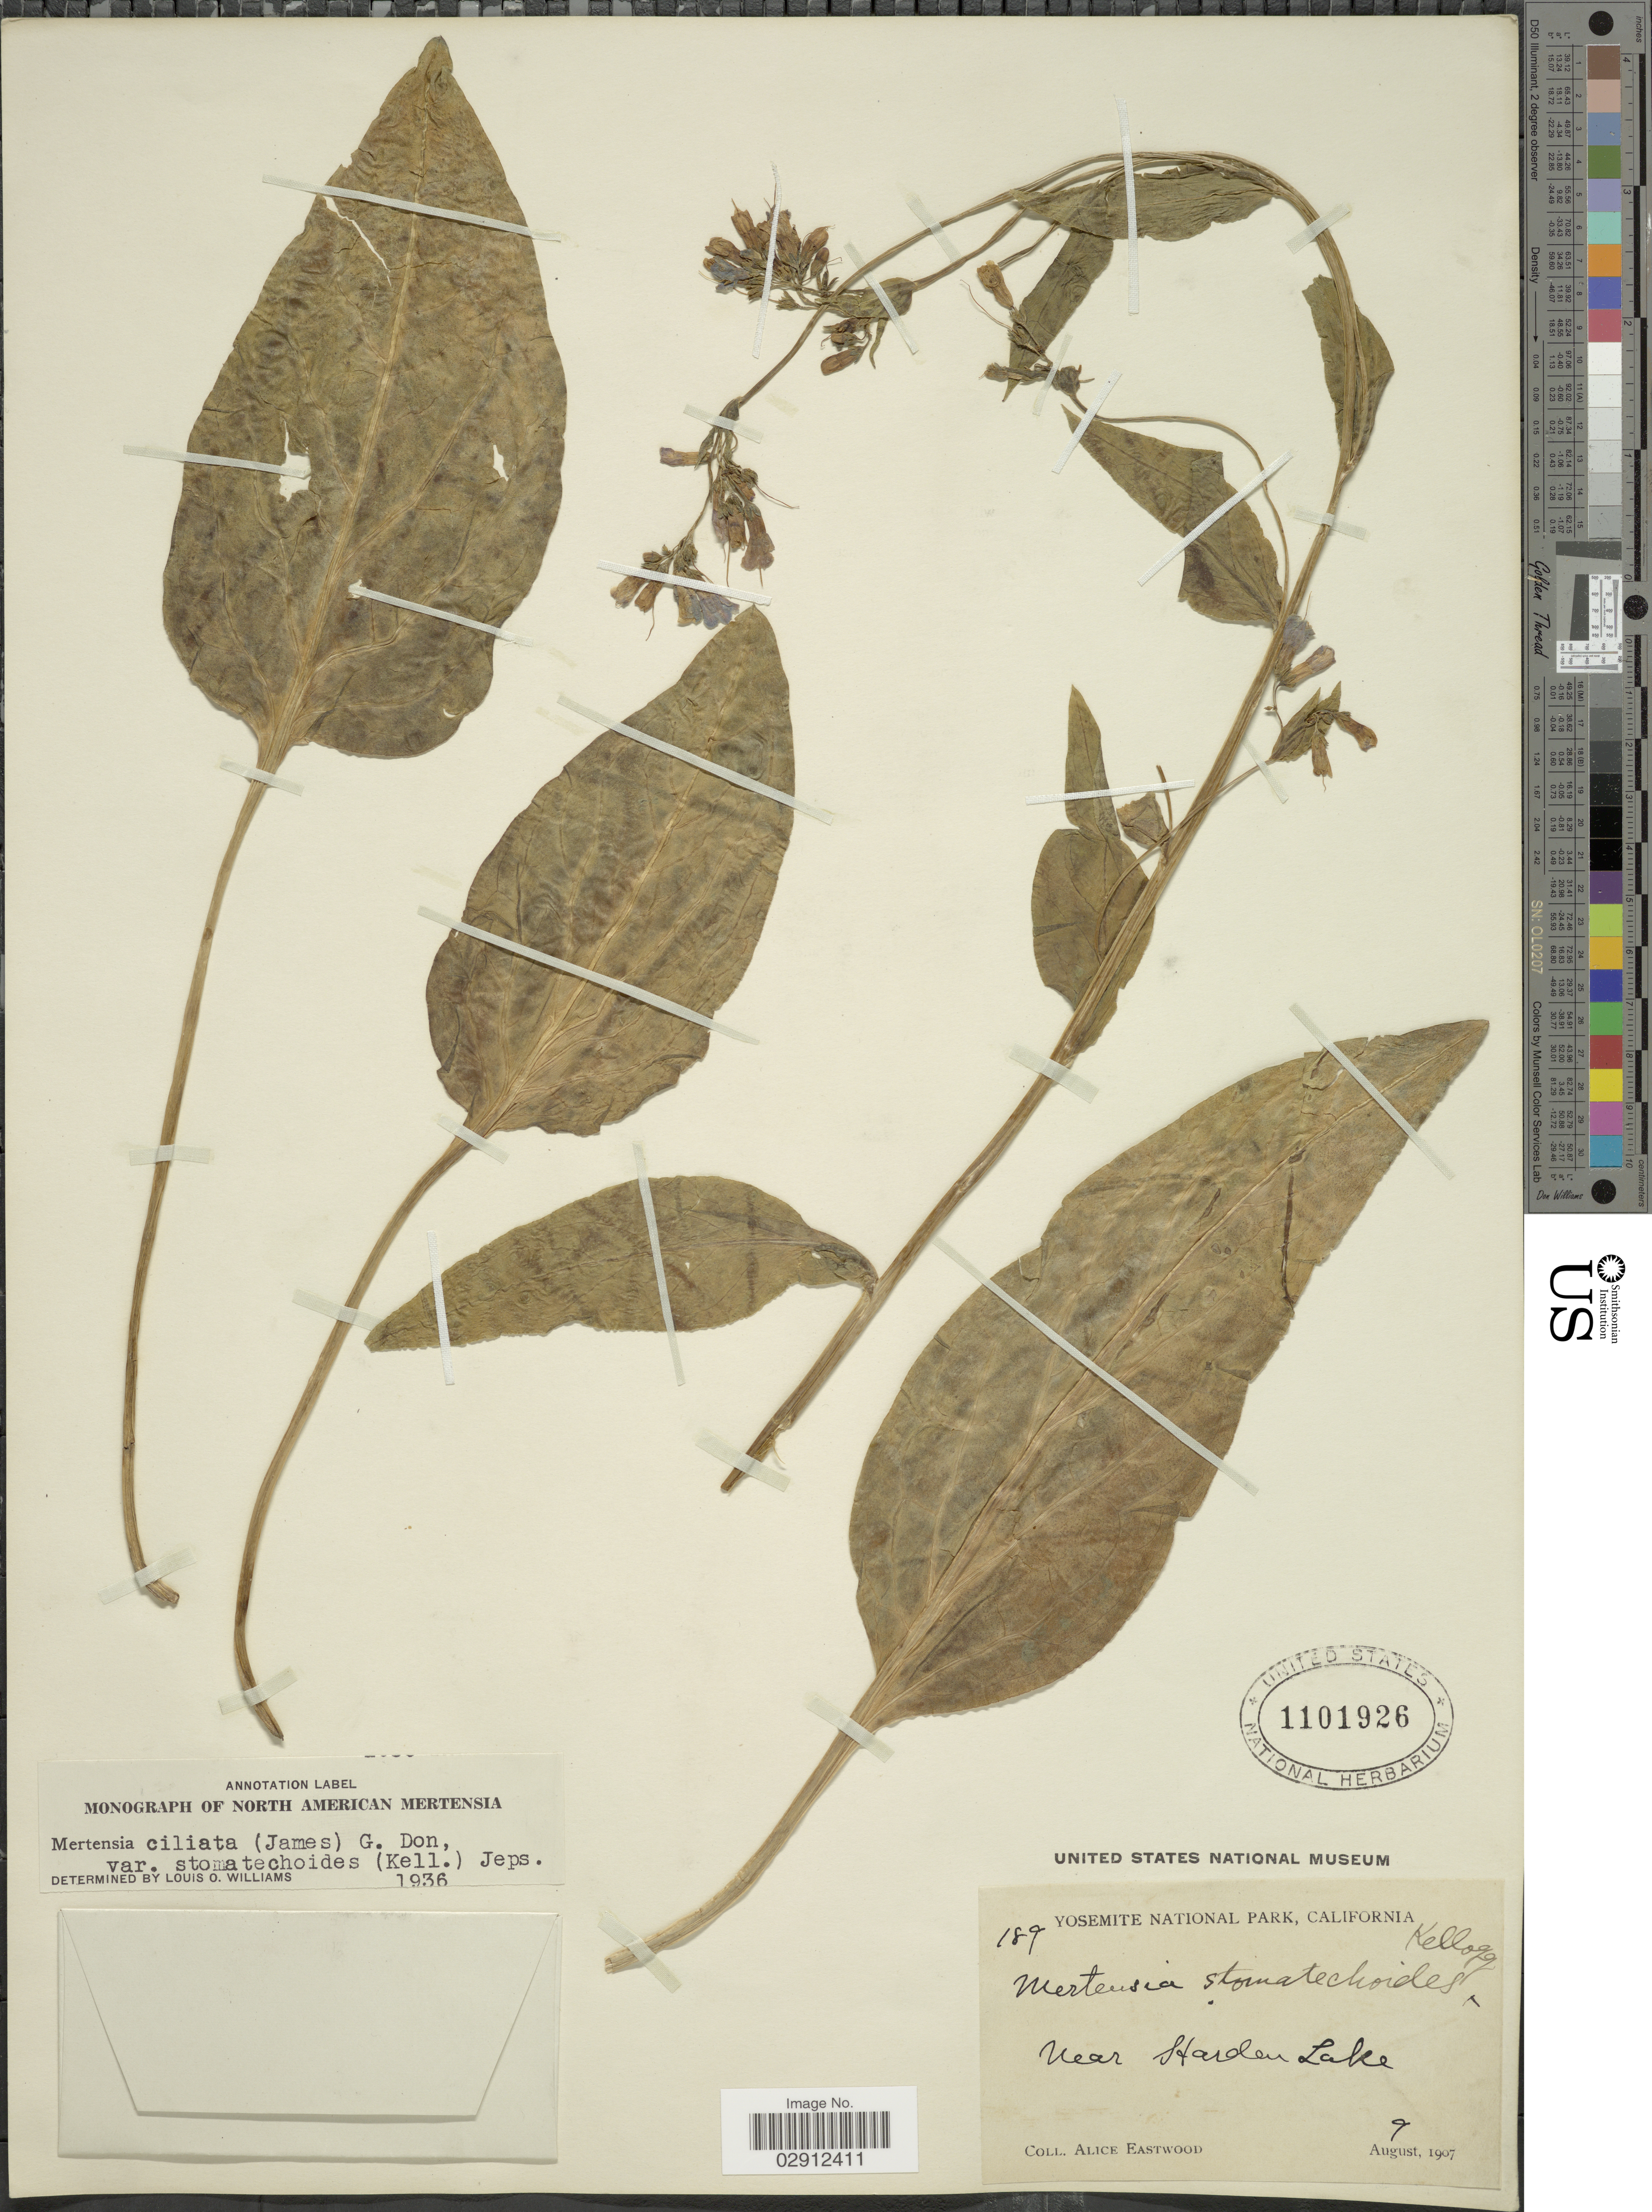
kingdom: Plantae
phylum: Tracheophyta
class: Magnoliopsida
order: Boraginales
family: Boraginaceae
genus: Mertensia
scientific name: Mertensia ciliata var. stomatechoides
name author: (Kellogg) Jeps.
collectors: A. Eastwood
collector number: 189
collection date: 1907-08-09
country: United States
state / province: California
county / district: Mariposa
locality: Yosemite National Park. Near Harden Lake.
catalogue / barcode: US 1101926